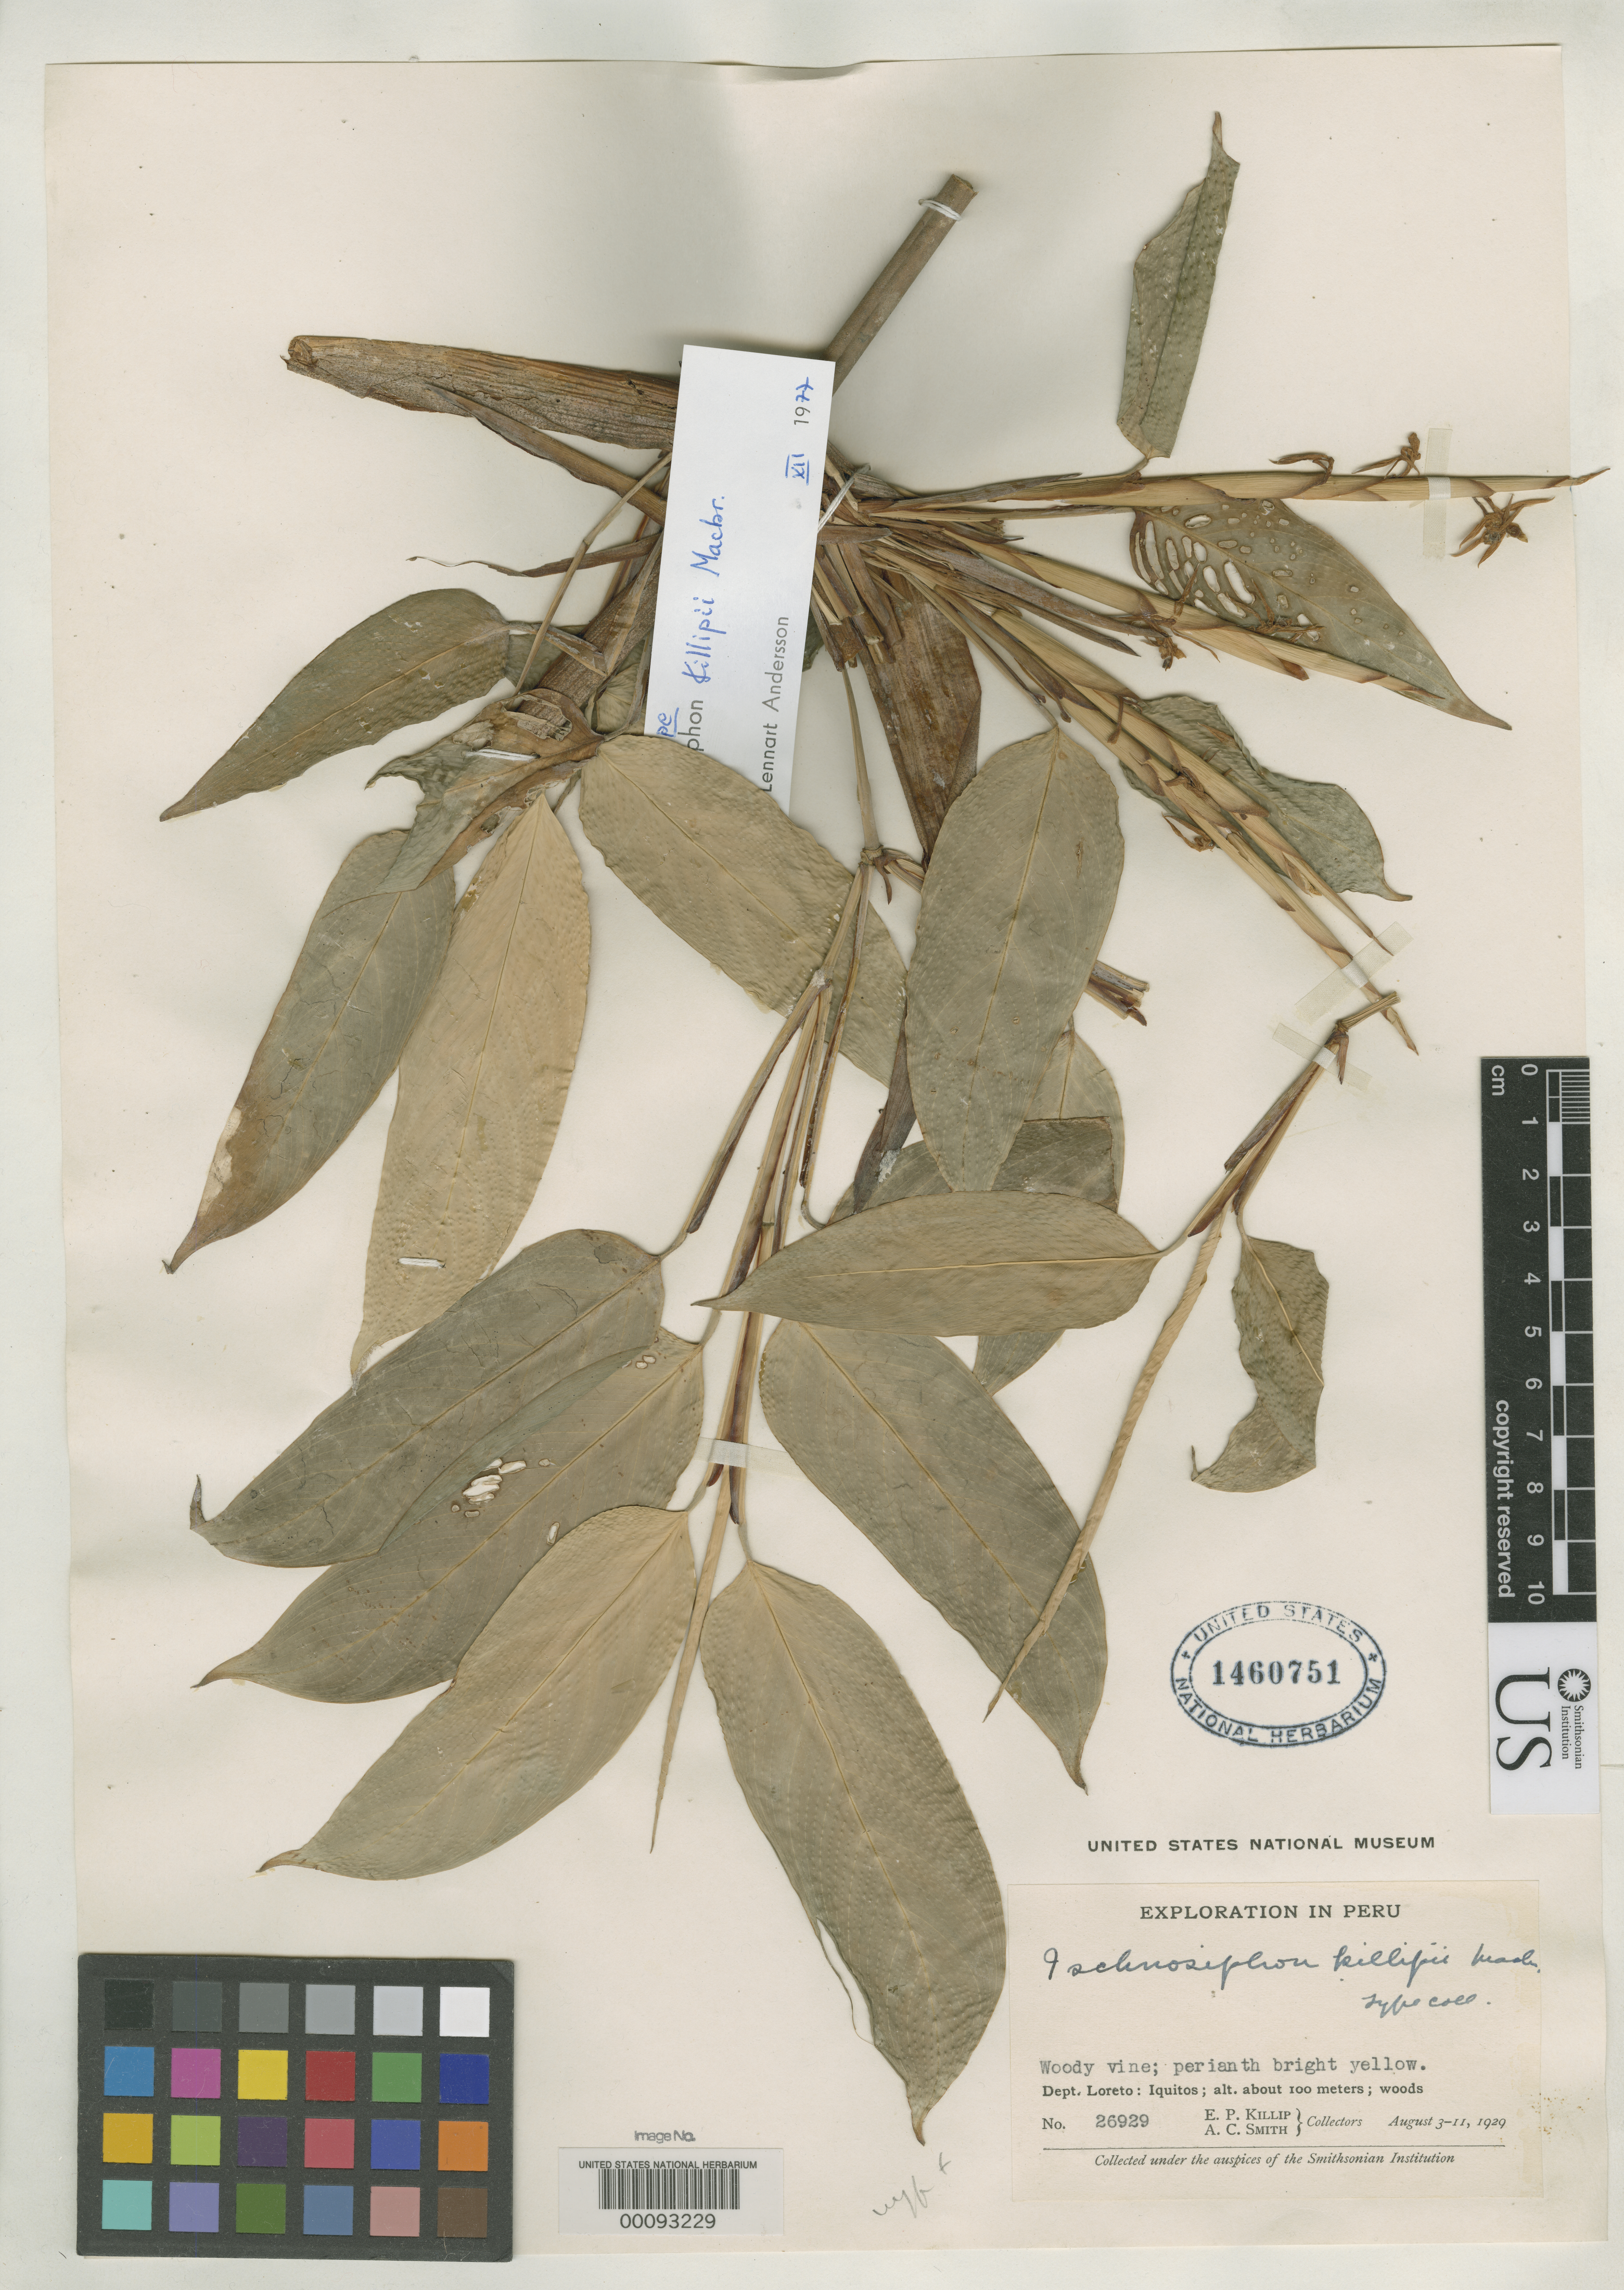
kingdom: Plantae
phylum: Tracheophyta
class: Liliopsida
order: Zingiberales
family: Marantaceae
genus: Ischnosiphon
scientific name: Ischnosiphon killipii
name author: J.F. Macbr.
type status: Isotype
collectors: E. P. Killip & A. C. Smith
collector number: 26929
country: Peru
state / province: Loreto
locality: Iquitos.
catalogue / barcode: US 1460751